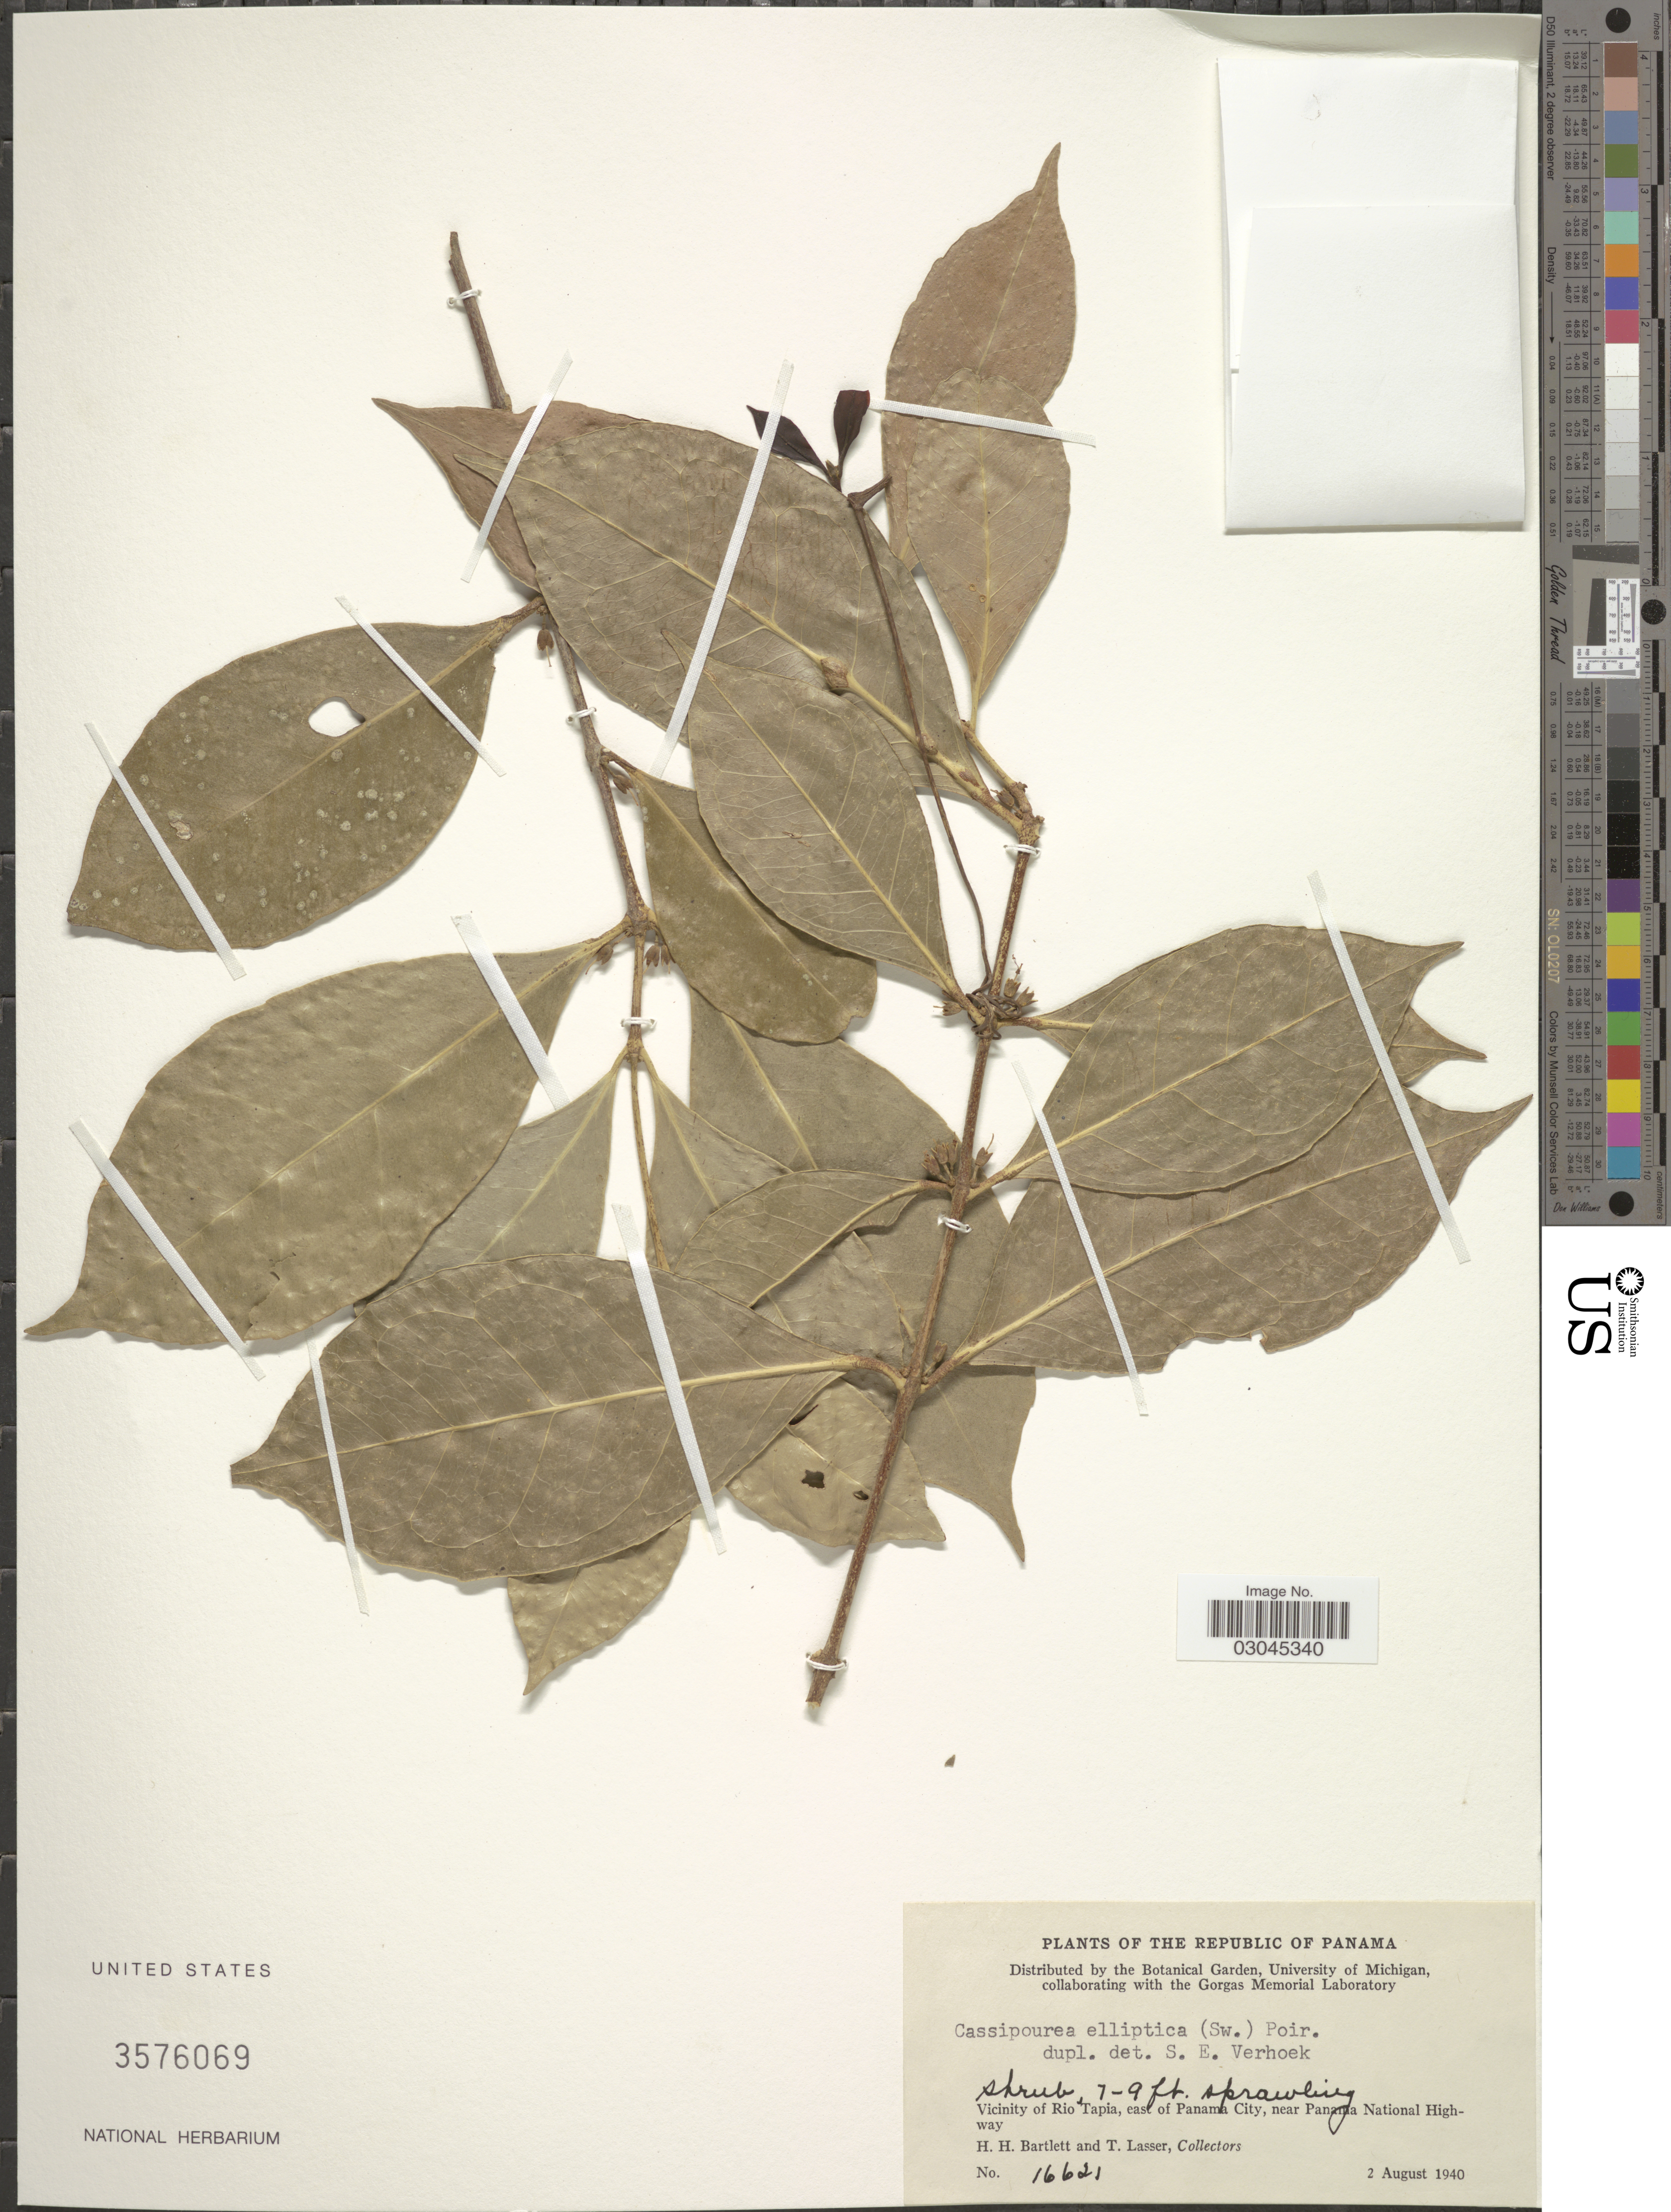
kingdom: Plantae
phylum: Tracheophyta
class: Magnoliopsida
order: Malpighiales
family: Rhizophoraceae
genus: Cassipourea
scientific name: Cassipourea elliptica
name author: (Sw.) Poir.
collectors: H. H. Bartlett & T. Lasser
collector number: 16621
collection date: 1940-08-02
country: Panama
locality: Republic of Panama. Vicinity of Rio Tapia, east of Panama City, Panama National Highway.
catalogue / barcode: US 3576069